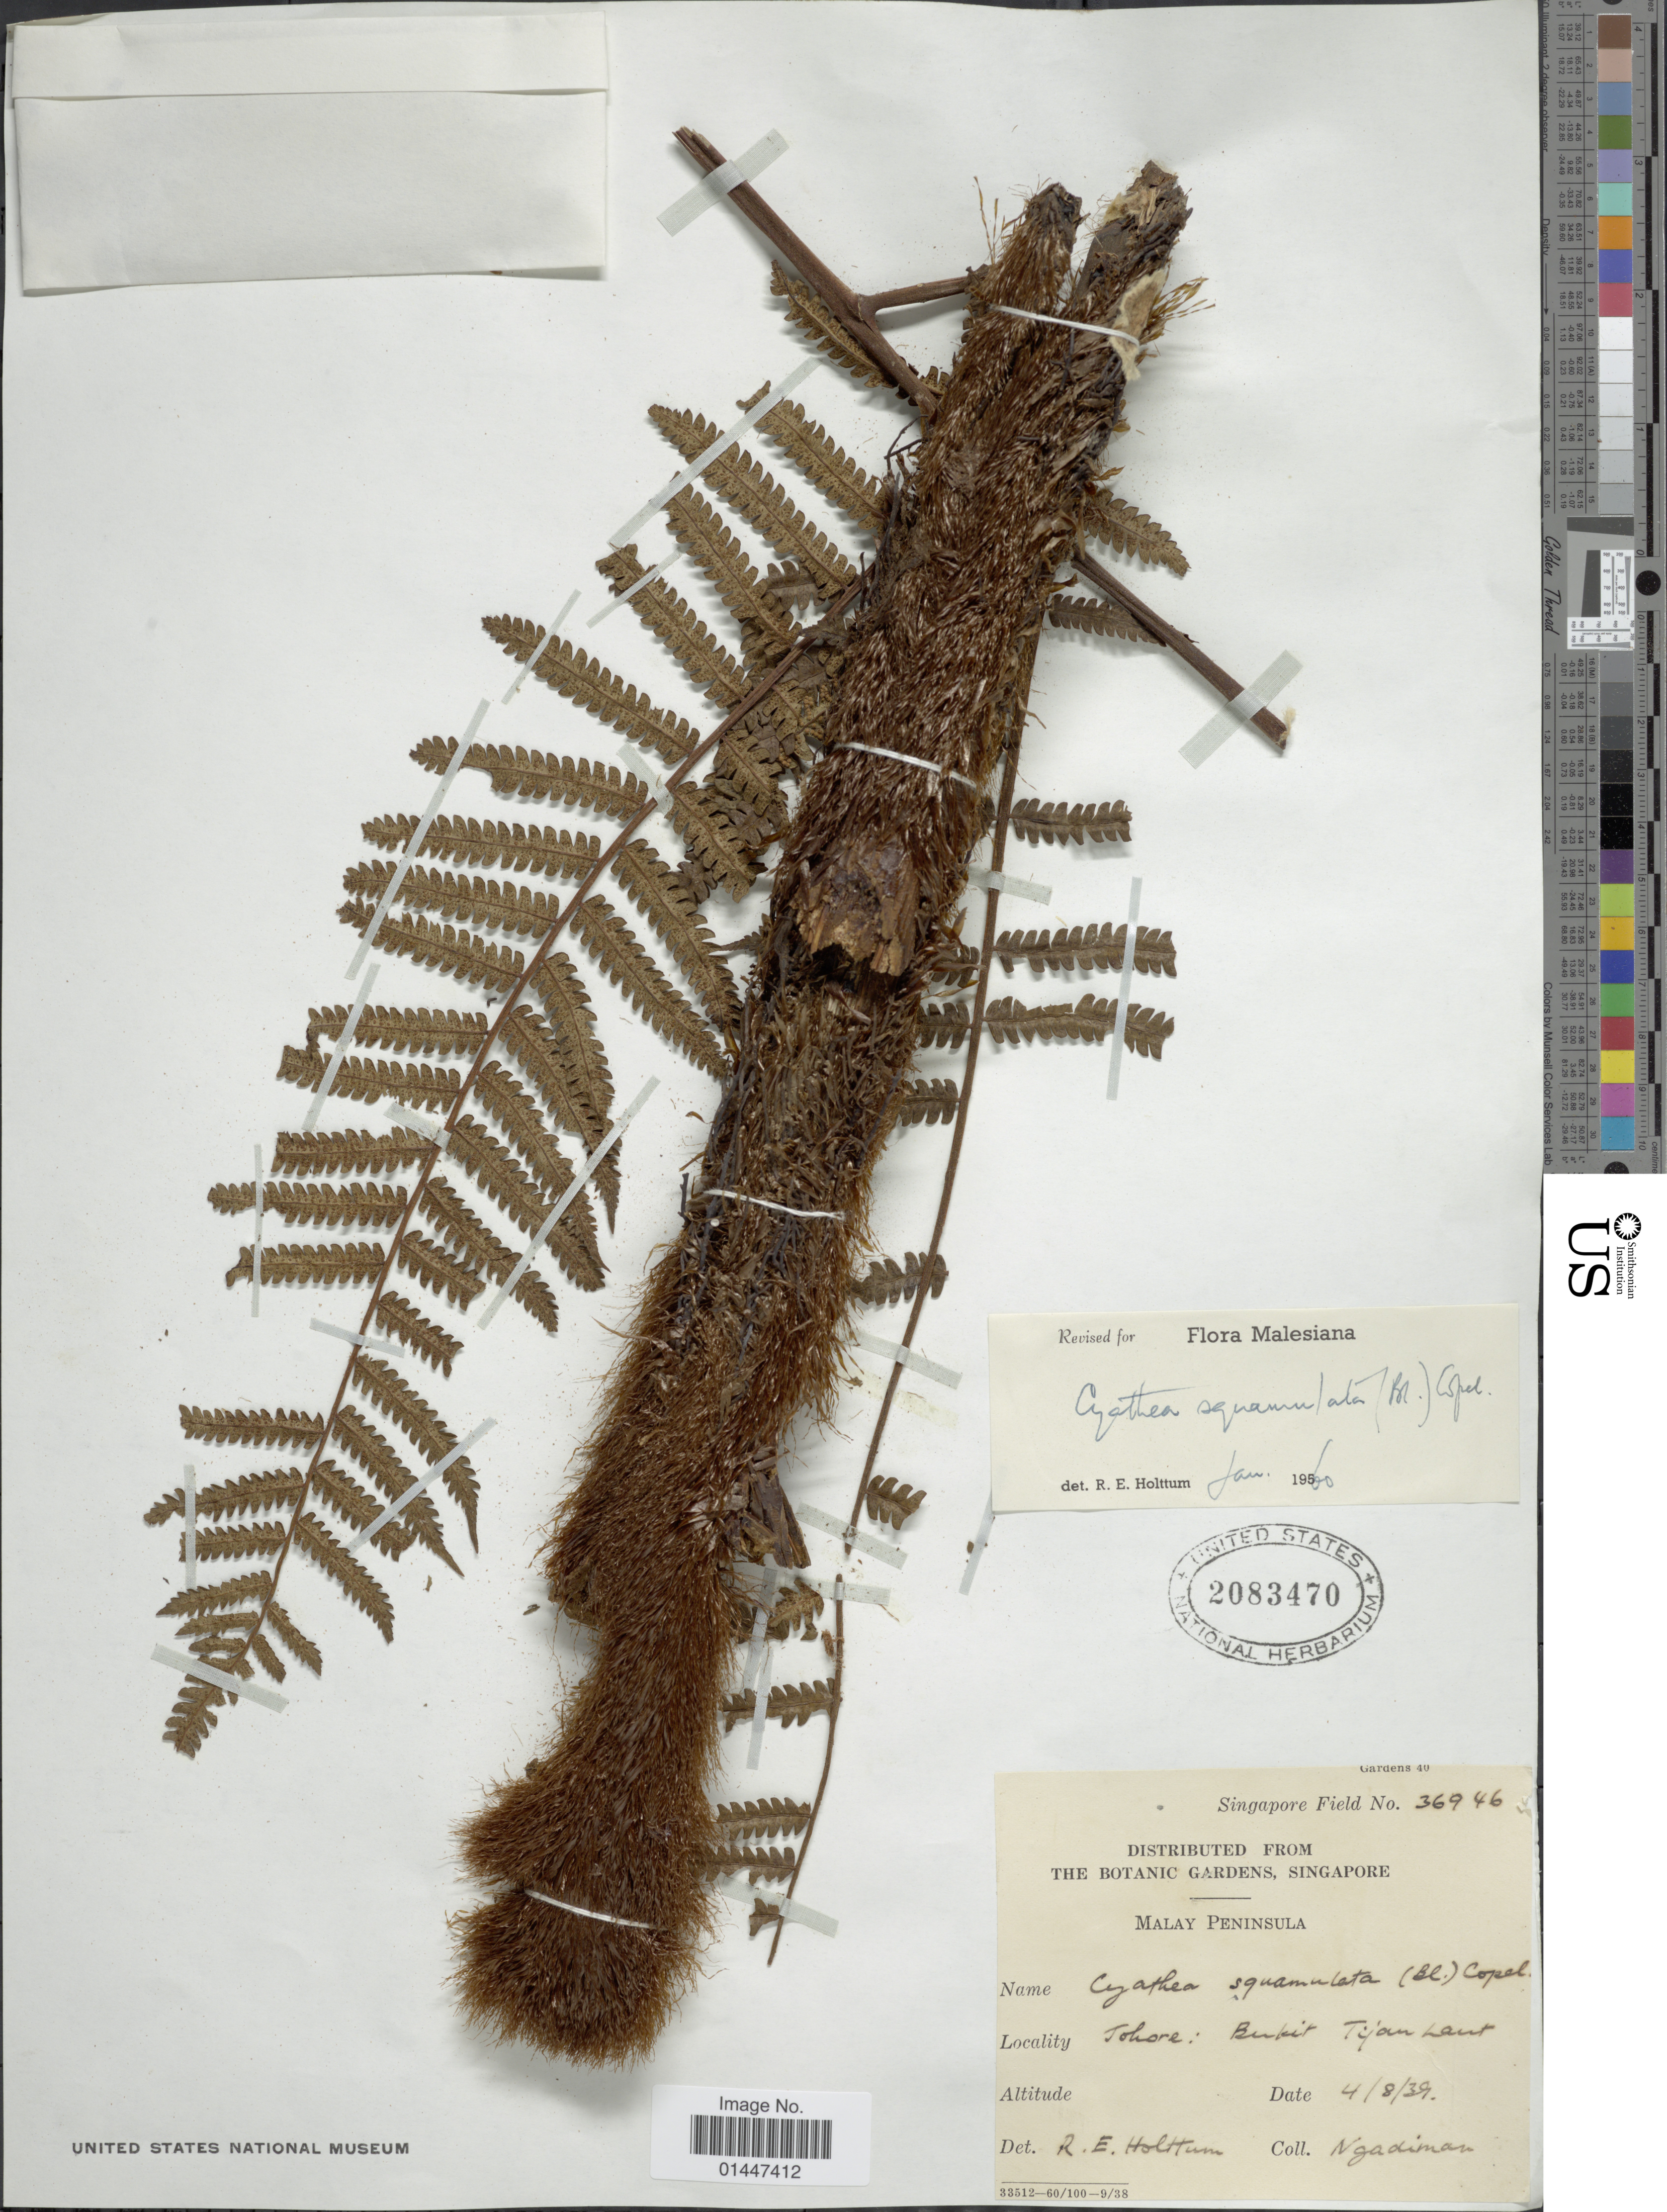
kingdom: Plantae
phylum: Tracheophyta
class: Polypodiopsida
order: Cyatheales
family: Cyatheaceae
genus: Sphaeropteris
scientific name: Sphaeropteris squamulata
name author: (Blume) R.M. Tryon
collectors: Ngadiman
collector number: Singapore Field 36946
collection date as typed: Transcribed d/m/y: 4/8/39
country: Malaysia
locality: Malay Peninsula. Tohore: Bukit Tijan Lant [interpreted]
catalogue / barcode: US 2083470